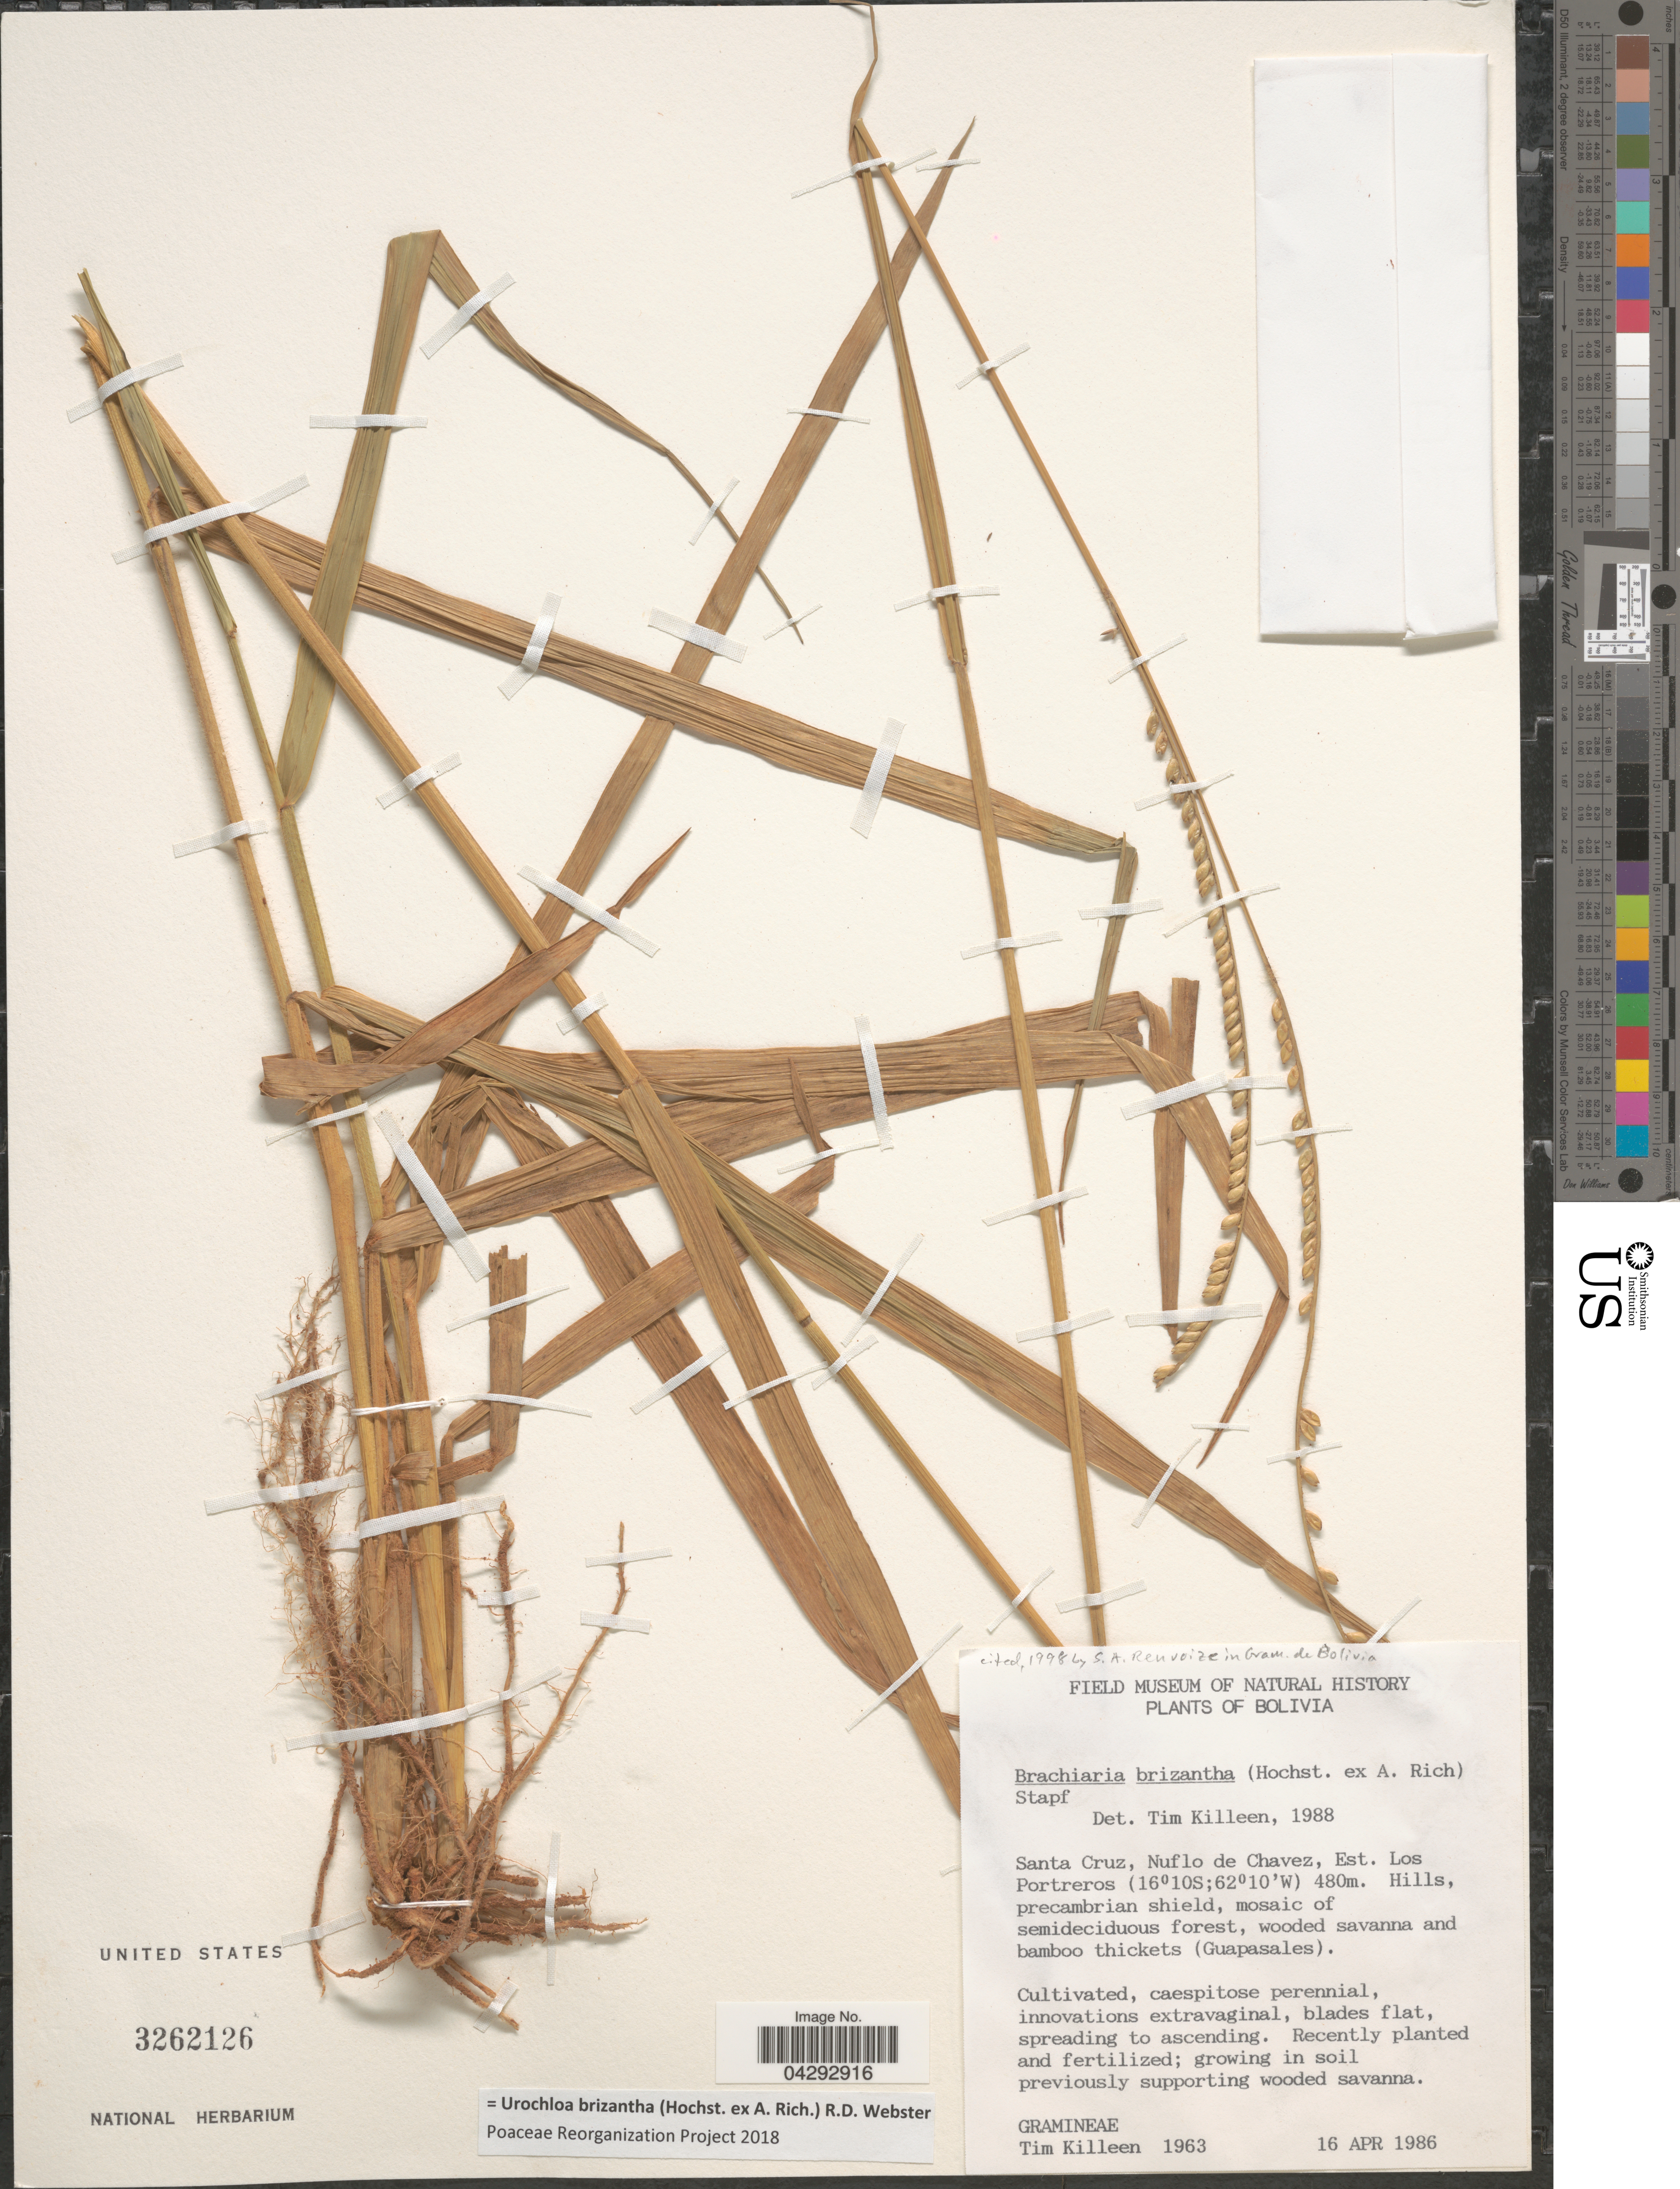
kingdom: Plantae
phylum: Tracheophyta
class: Liliopsida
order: Poales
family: Poaceae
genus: Urochloa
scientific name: Urochloa brizantha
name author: (Hochst. ex A. Rich.) R.D. Webster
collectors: T. J. Killeen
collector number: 1963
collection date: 1986-04-16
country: Bolivia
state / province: Santa Cruz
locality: Nuflo de Chavez, Est. Los Portreros. Hills, precambrian shield, mosaic of semideciduous forest, wooded savanna and bamboo thickets (Guapasales).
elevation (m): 480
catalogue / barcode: US 3262126